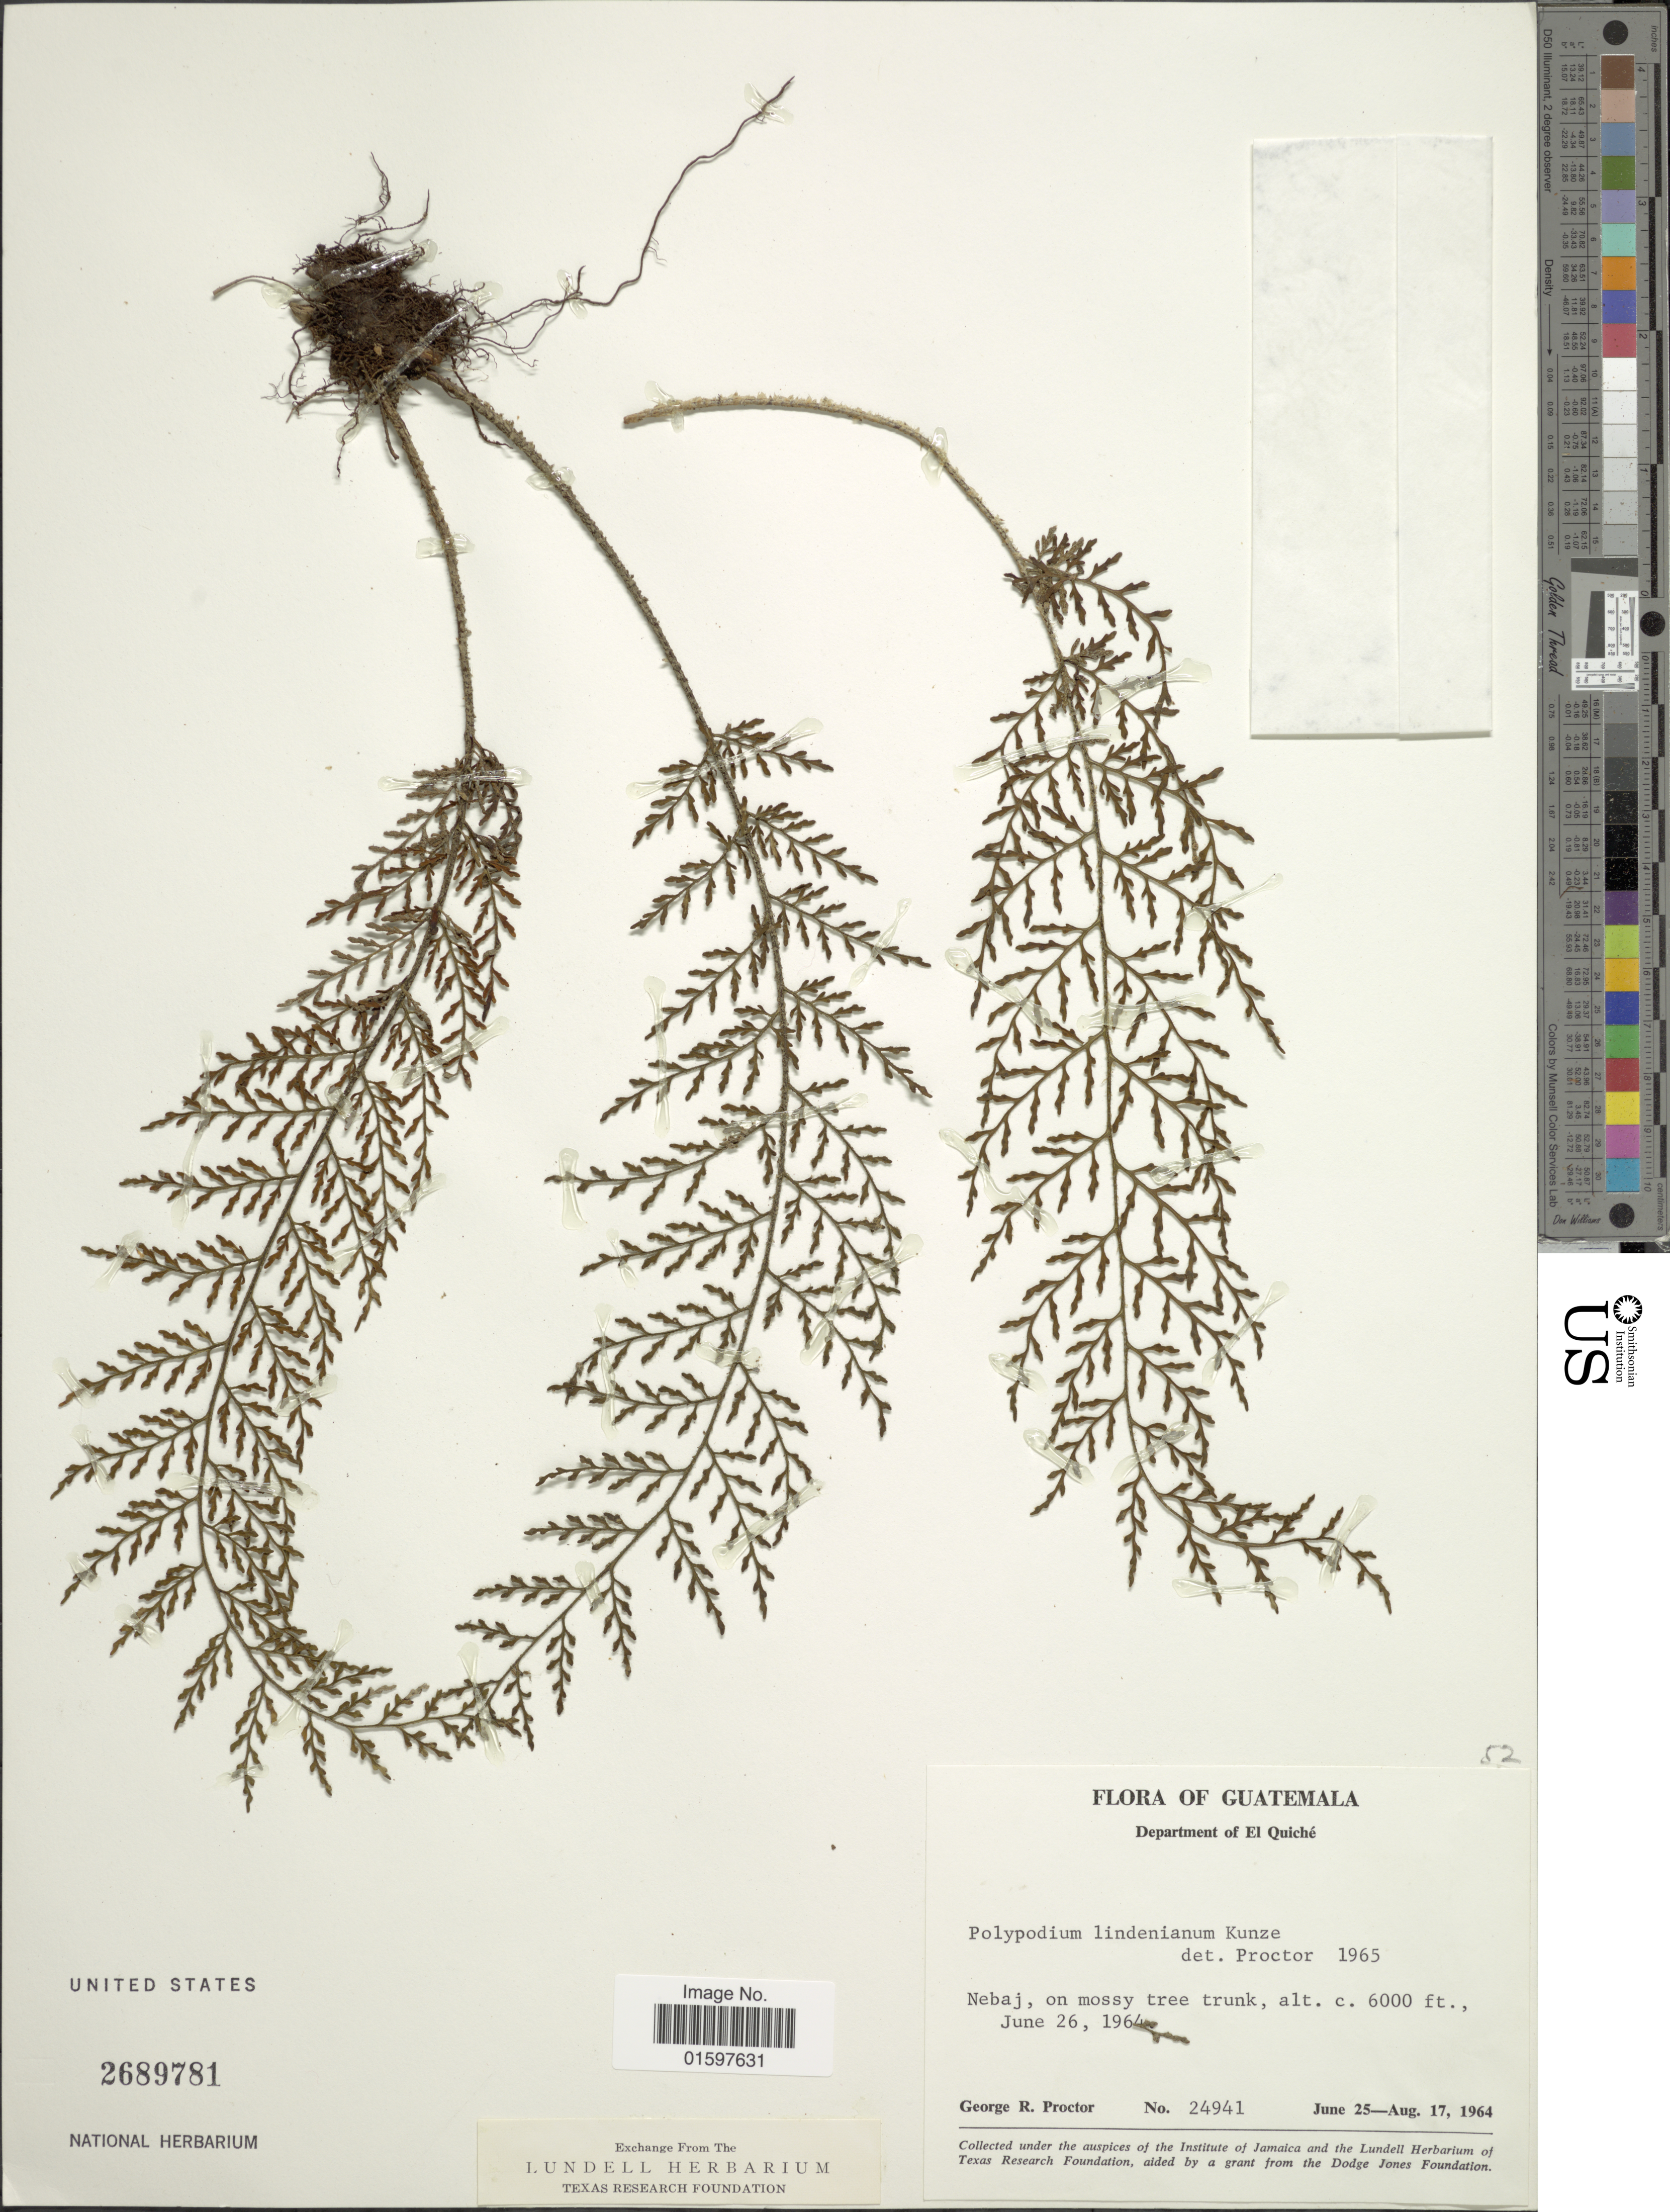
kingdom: Plantae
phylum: Tracheophyta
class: Polypodiopsida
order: Polypodiales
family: Polypodiaceae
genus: Pleopeltis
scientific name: Pleopeltis lindeniana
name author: (Kunze) A.R. Sm. & Tejero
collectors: G. R. Proctor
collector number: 24941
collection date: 1964-06-25/1964-08-17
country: Guatemala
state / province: El Quiché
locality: Department of El Quiché, Nebaj, on mossy tree trunk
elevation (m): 1829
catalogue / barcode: US 2689781